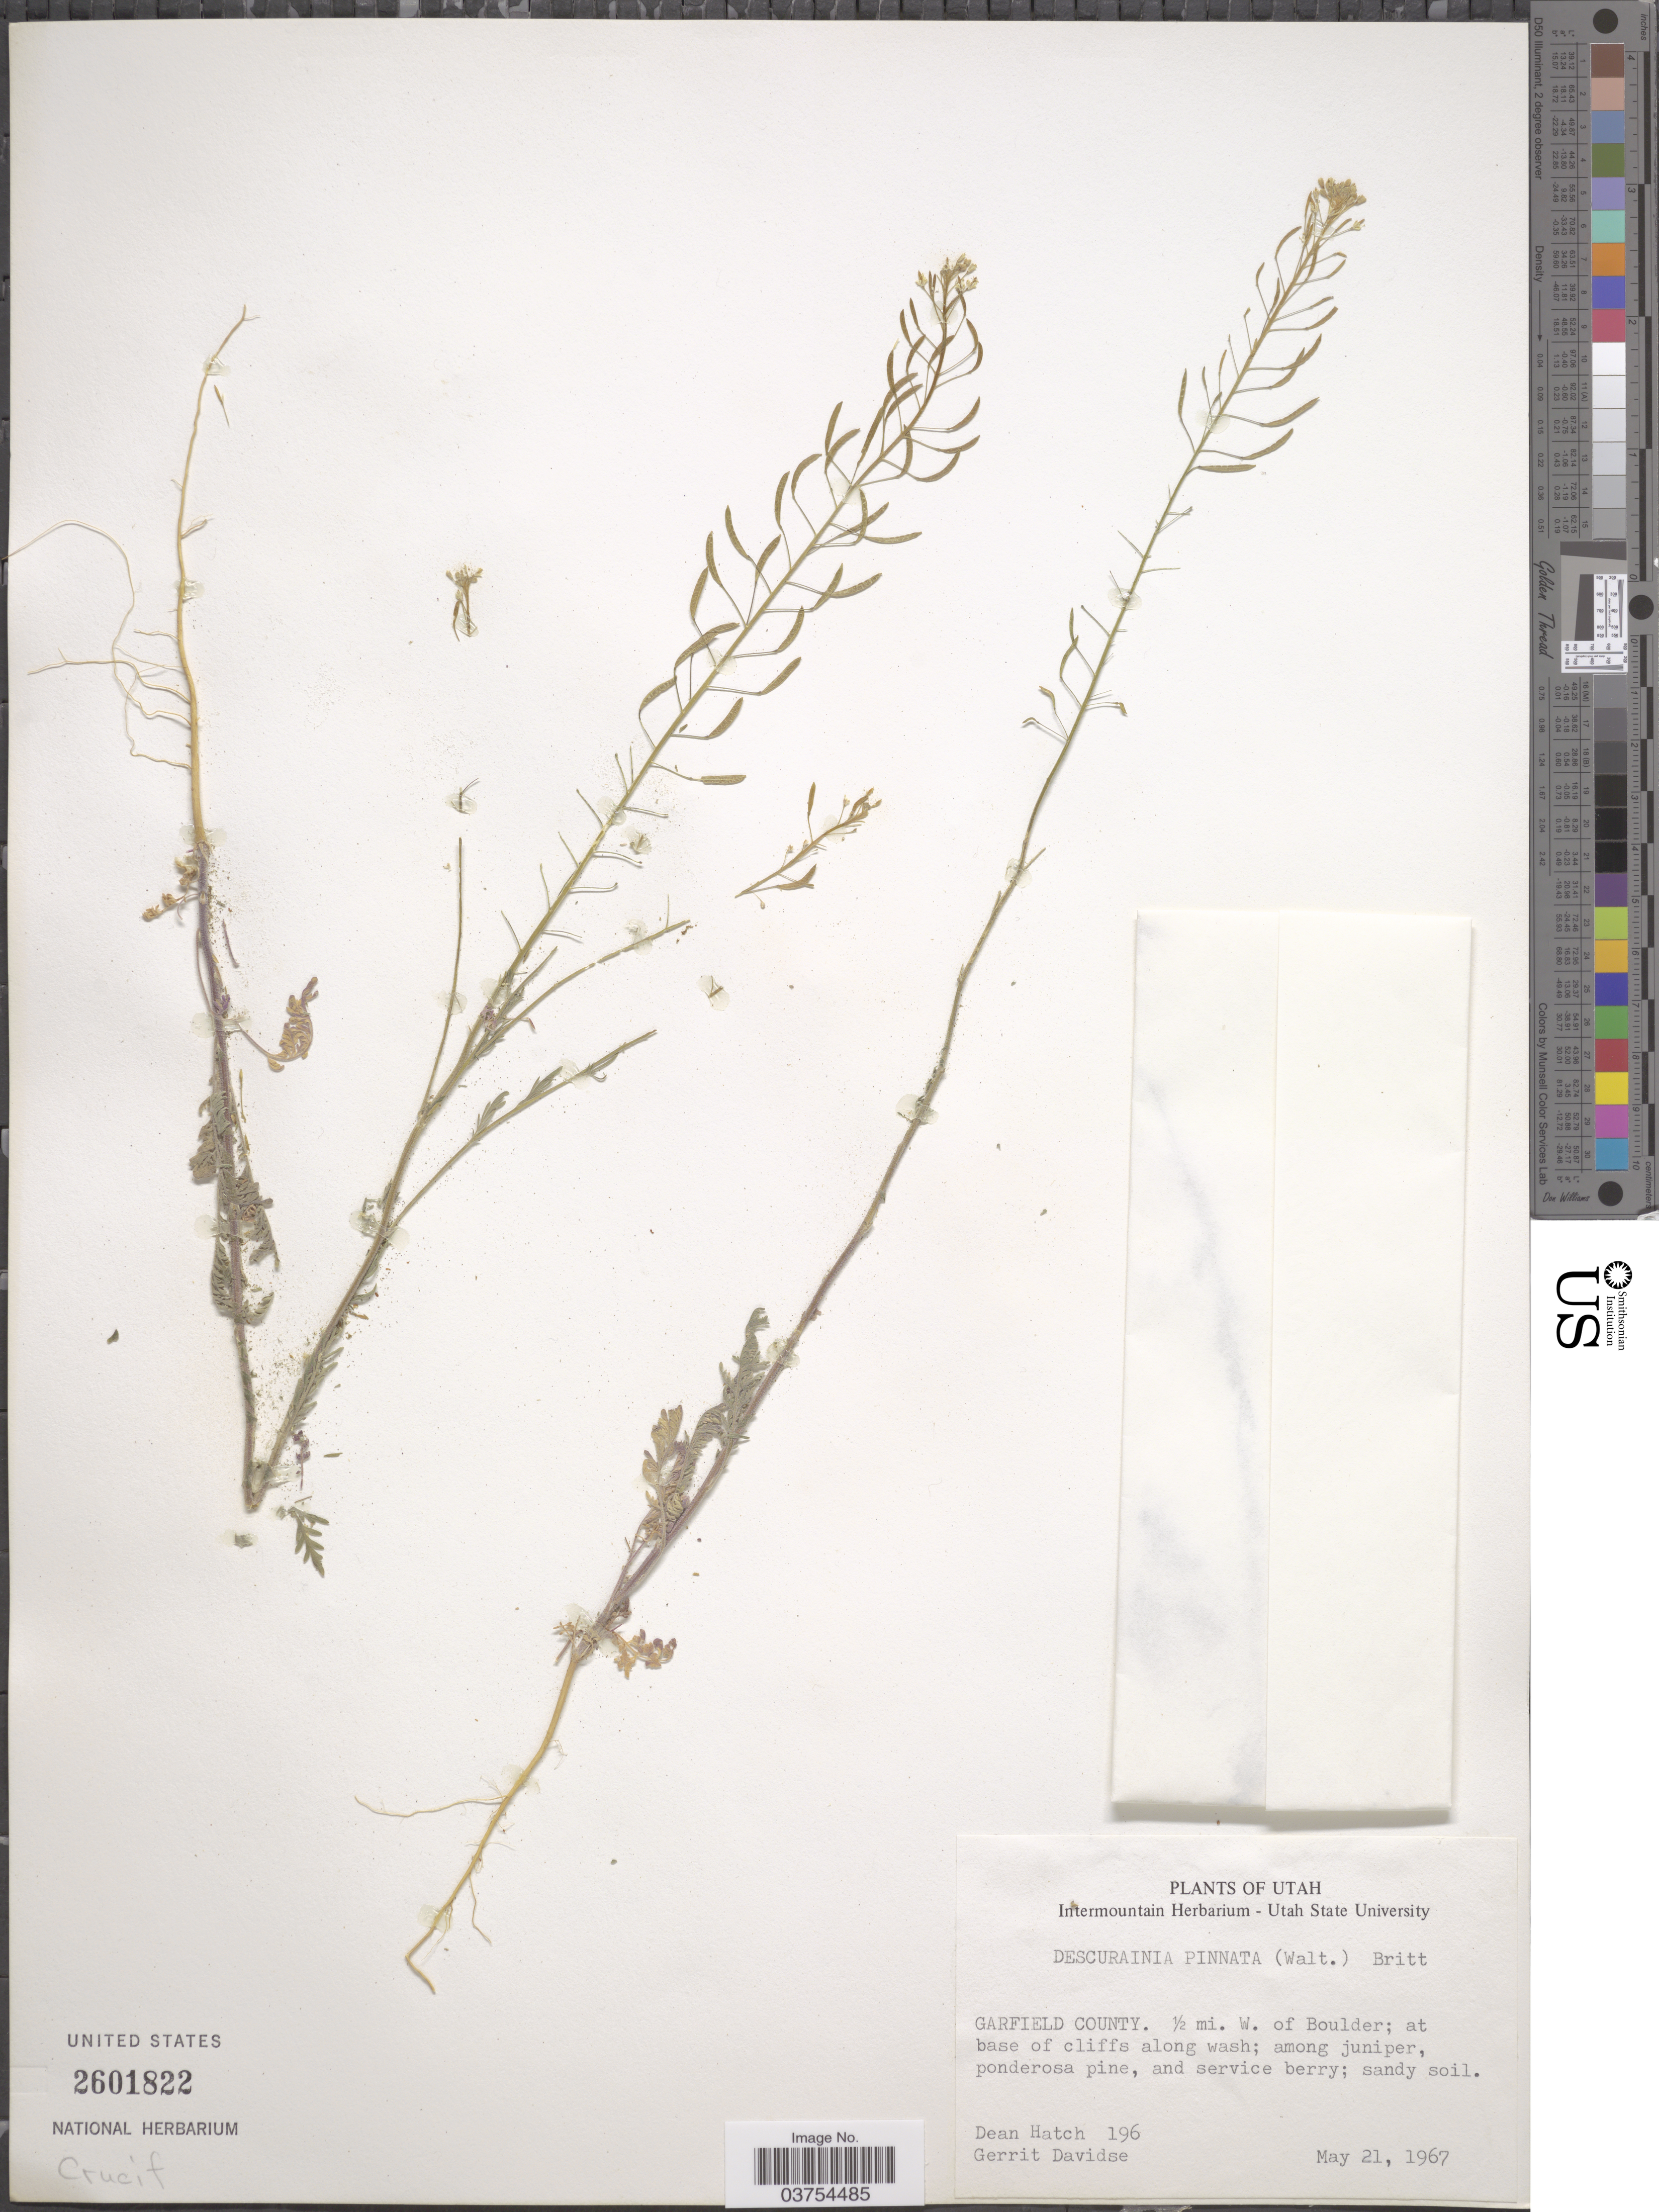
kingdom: Plantae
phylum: Tracheophyta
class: Magnoliopsida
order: Brassicales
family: Brassicaceae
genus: Descurainia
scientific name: Descurainia pinnata subsp. typica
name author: (C.A. Mey.) Detling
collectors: D. Hatch & G. Davidse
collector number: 196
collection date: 1967-05-21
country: United States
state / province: Utah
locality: Garfield County. ½ mi. W. of Boulder; at base of cliffs along wash.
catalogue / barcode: US 2601822